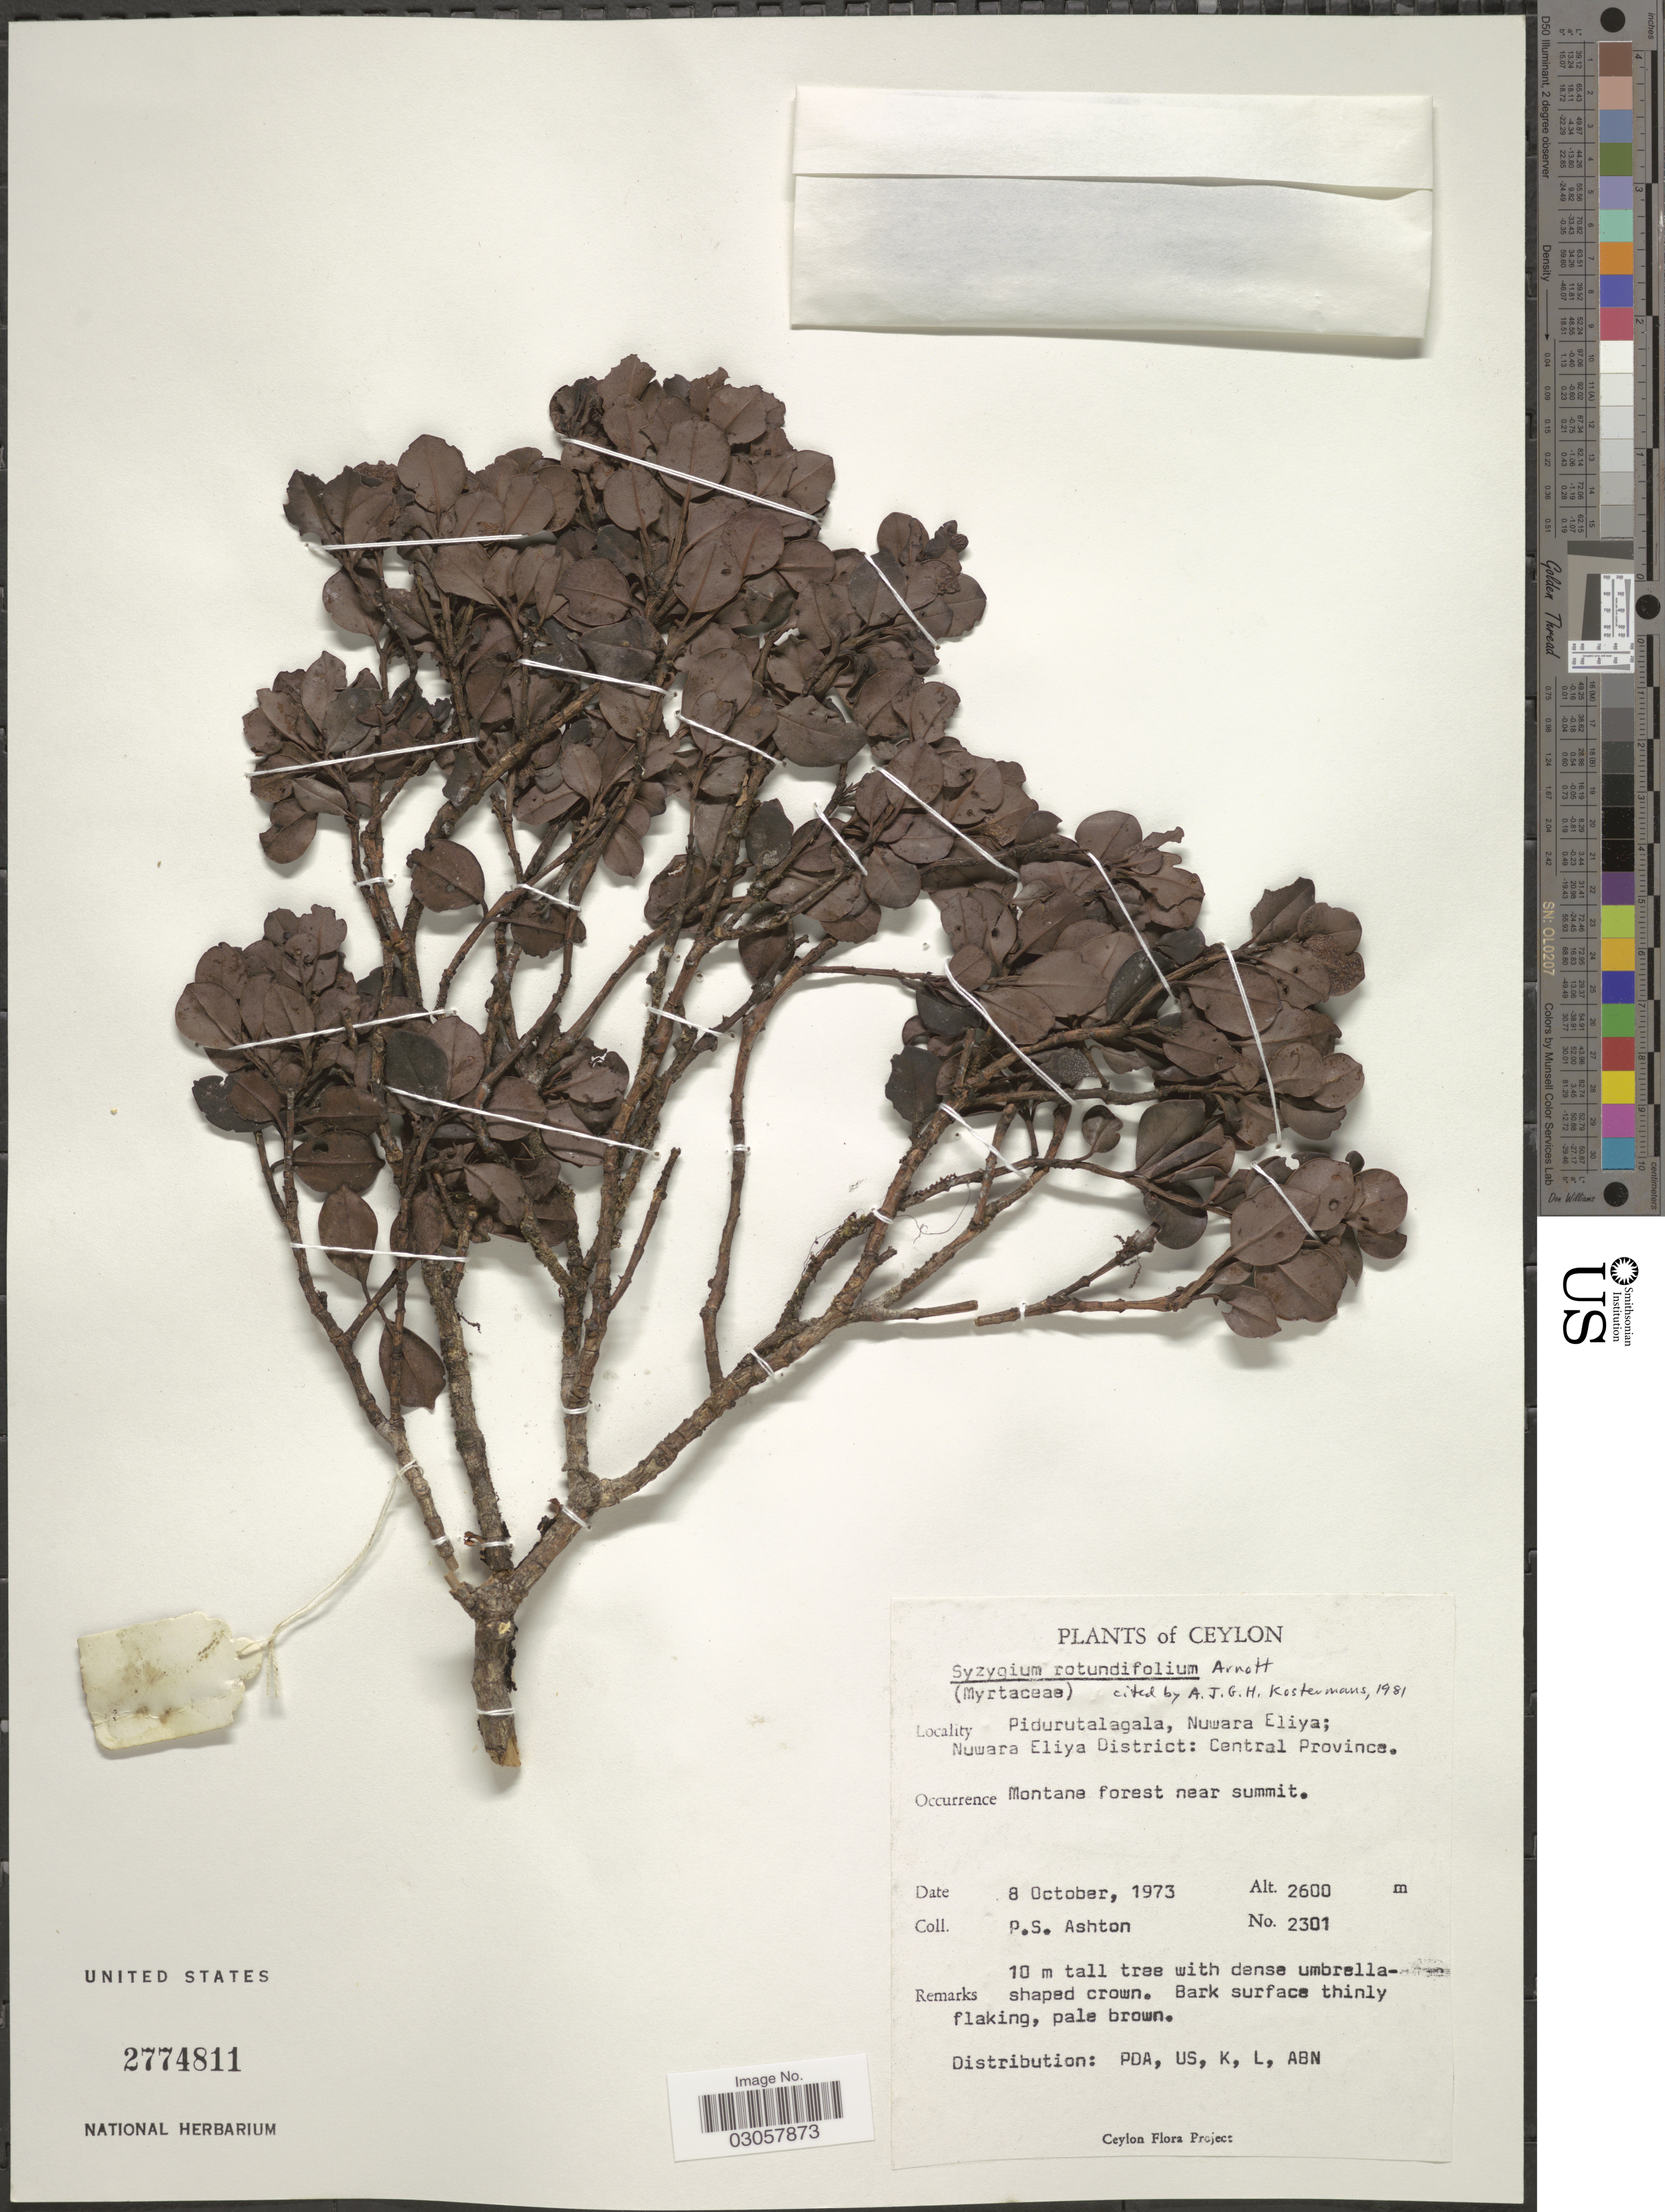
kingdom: Plantae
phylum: Tracheophyta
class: Magnoliopsida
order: Myrtales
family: Myrtaceae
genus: Syzygium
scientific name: Syzygium rotundifolium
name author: Arn.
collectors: P. S. Ashton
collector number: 2301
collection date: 1973-10-08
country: Sri Lanka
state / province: Central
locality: Ceylon. Pidurutalagala, Nuwara Eliya; Nuwara Eliya District. Montane forest near summit.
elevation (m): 2600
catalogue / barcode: US 2774811